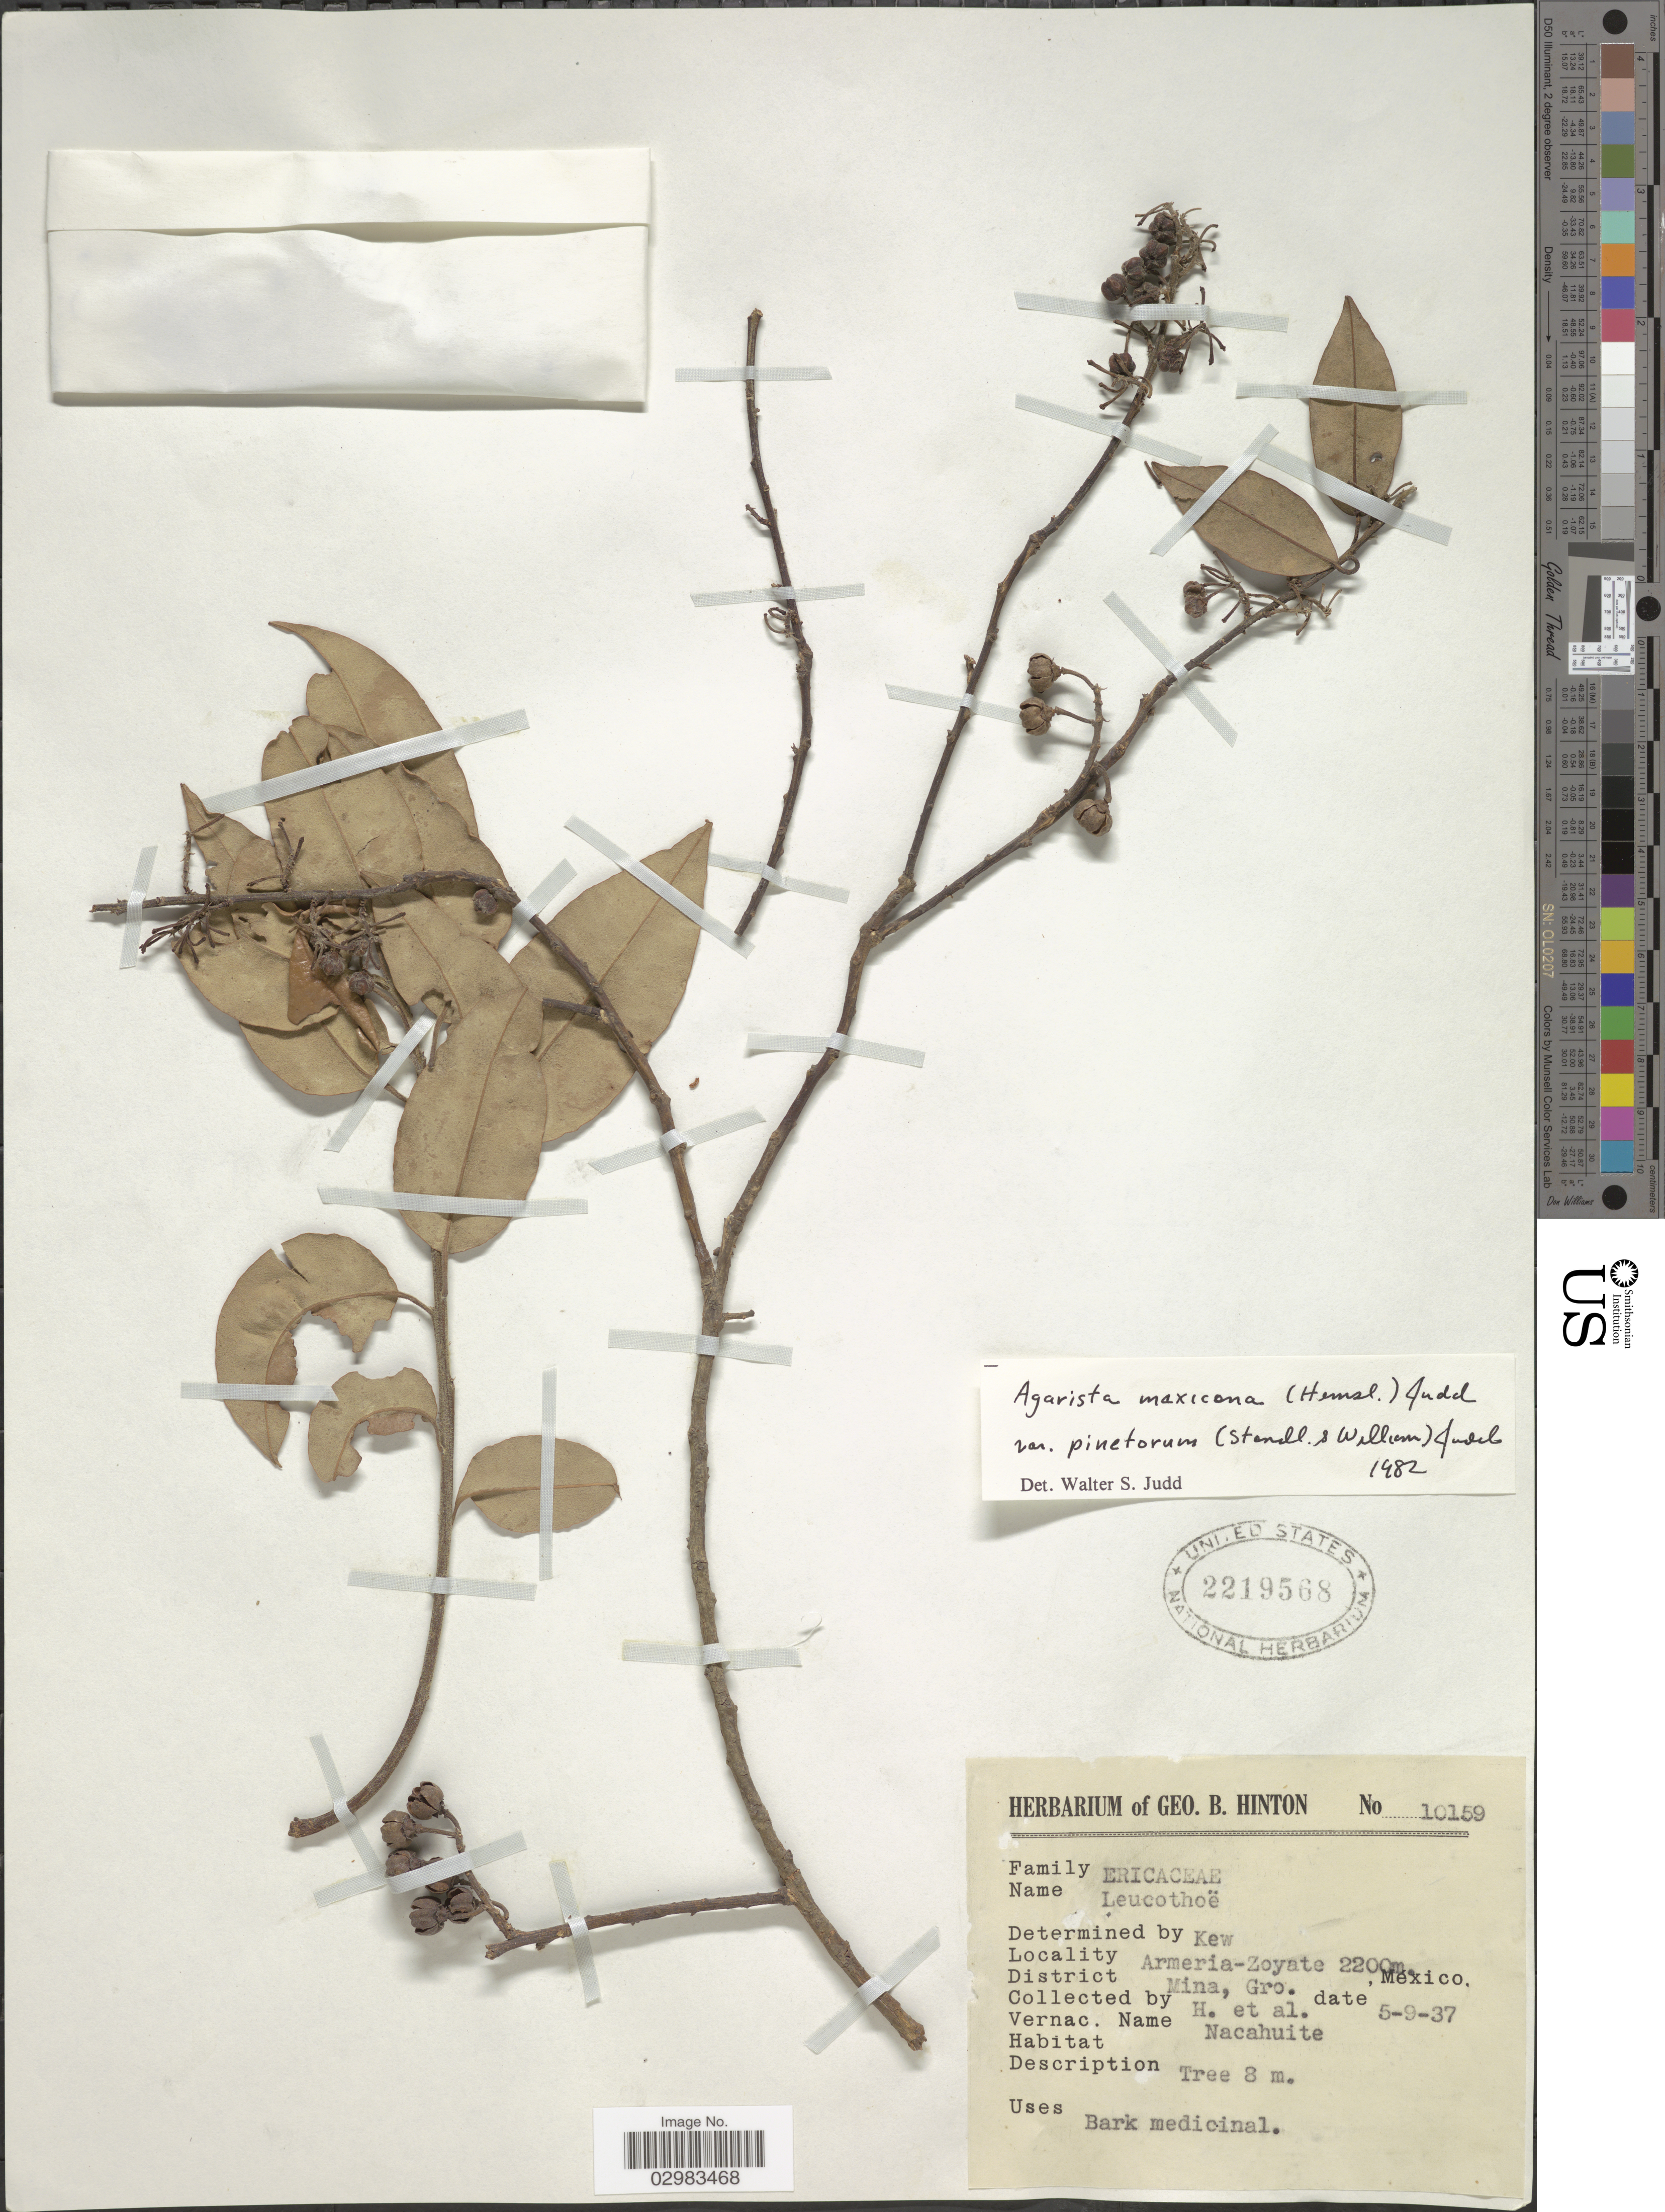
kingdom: Plantae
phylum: Tracheophyta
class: Magnoliopsida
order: Ericales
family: Ericaceae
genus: Leucothoe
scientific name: Leucothoë mexicana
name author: (Hemsl.) Small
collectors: G. B. Hinton & et al.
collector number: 10159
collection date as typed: Transcribed d/m/y: 5/9/37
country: Mexico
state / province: Guerrero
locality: Armeria-Zoyate. District Mina.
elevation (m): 2200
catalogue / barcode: US 2219568